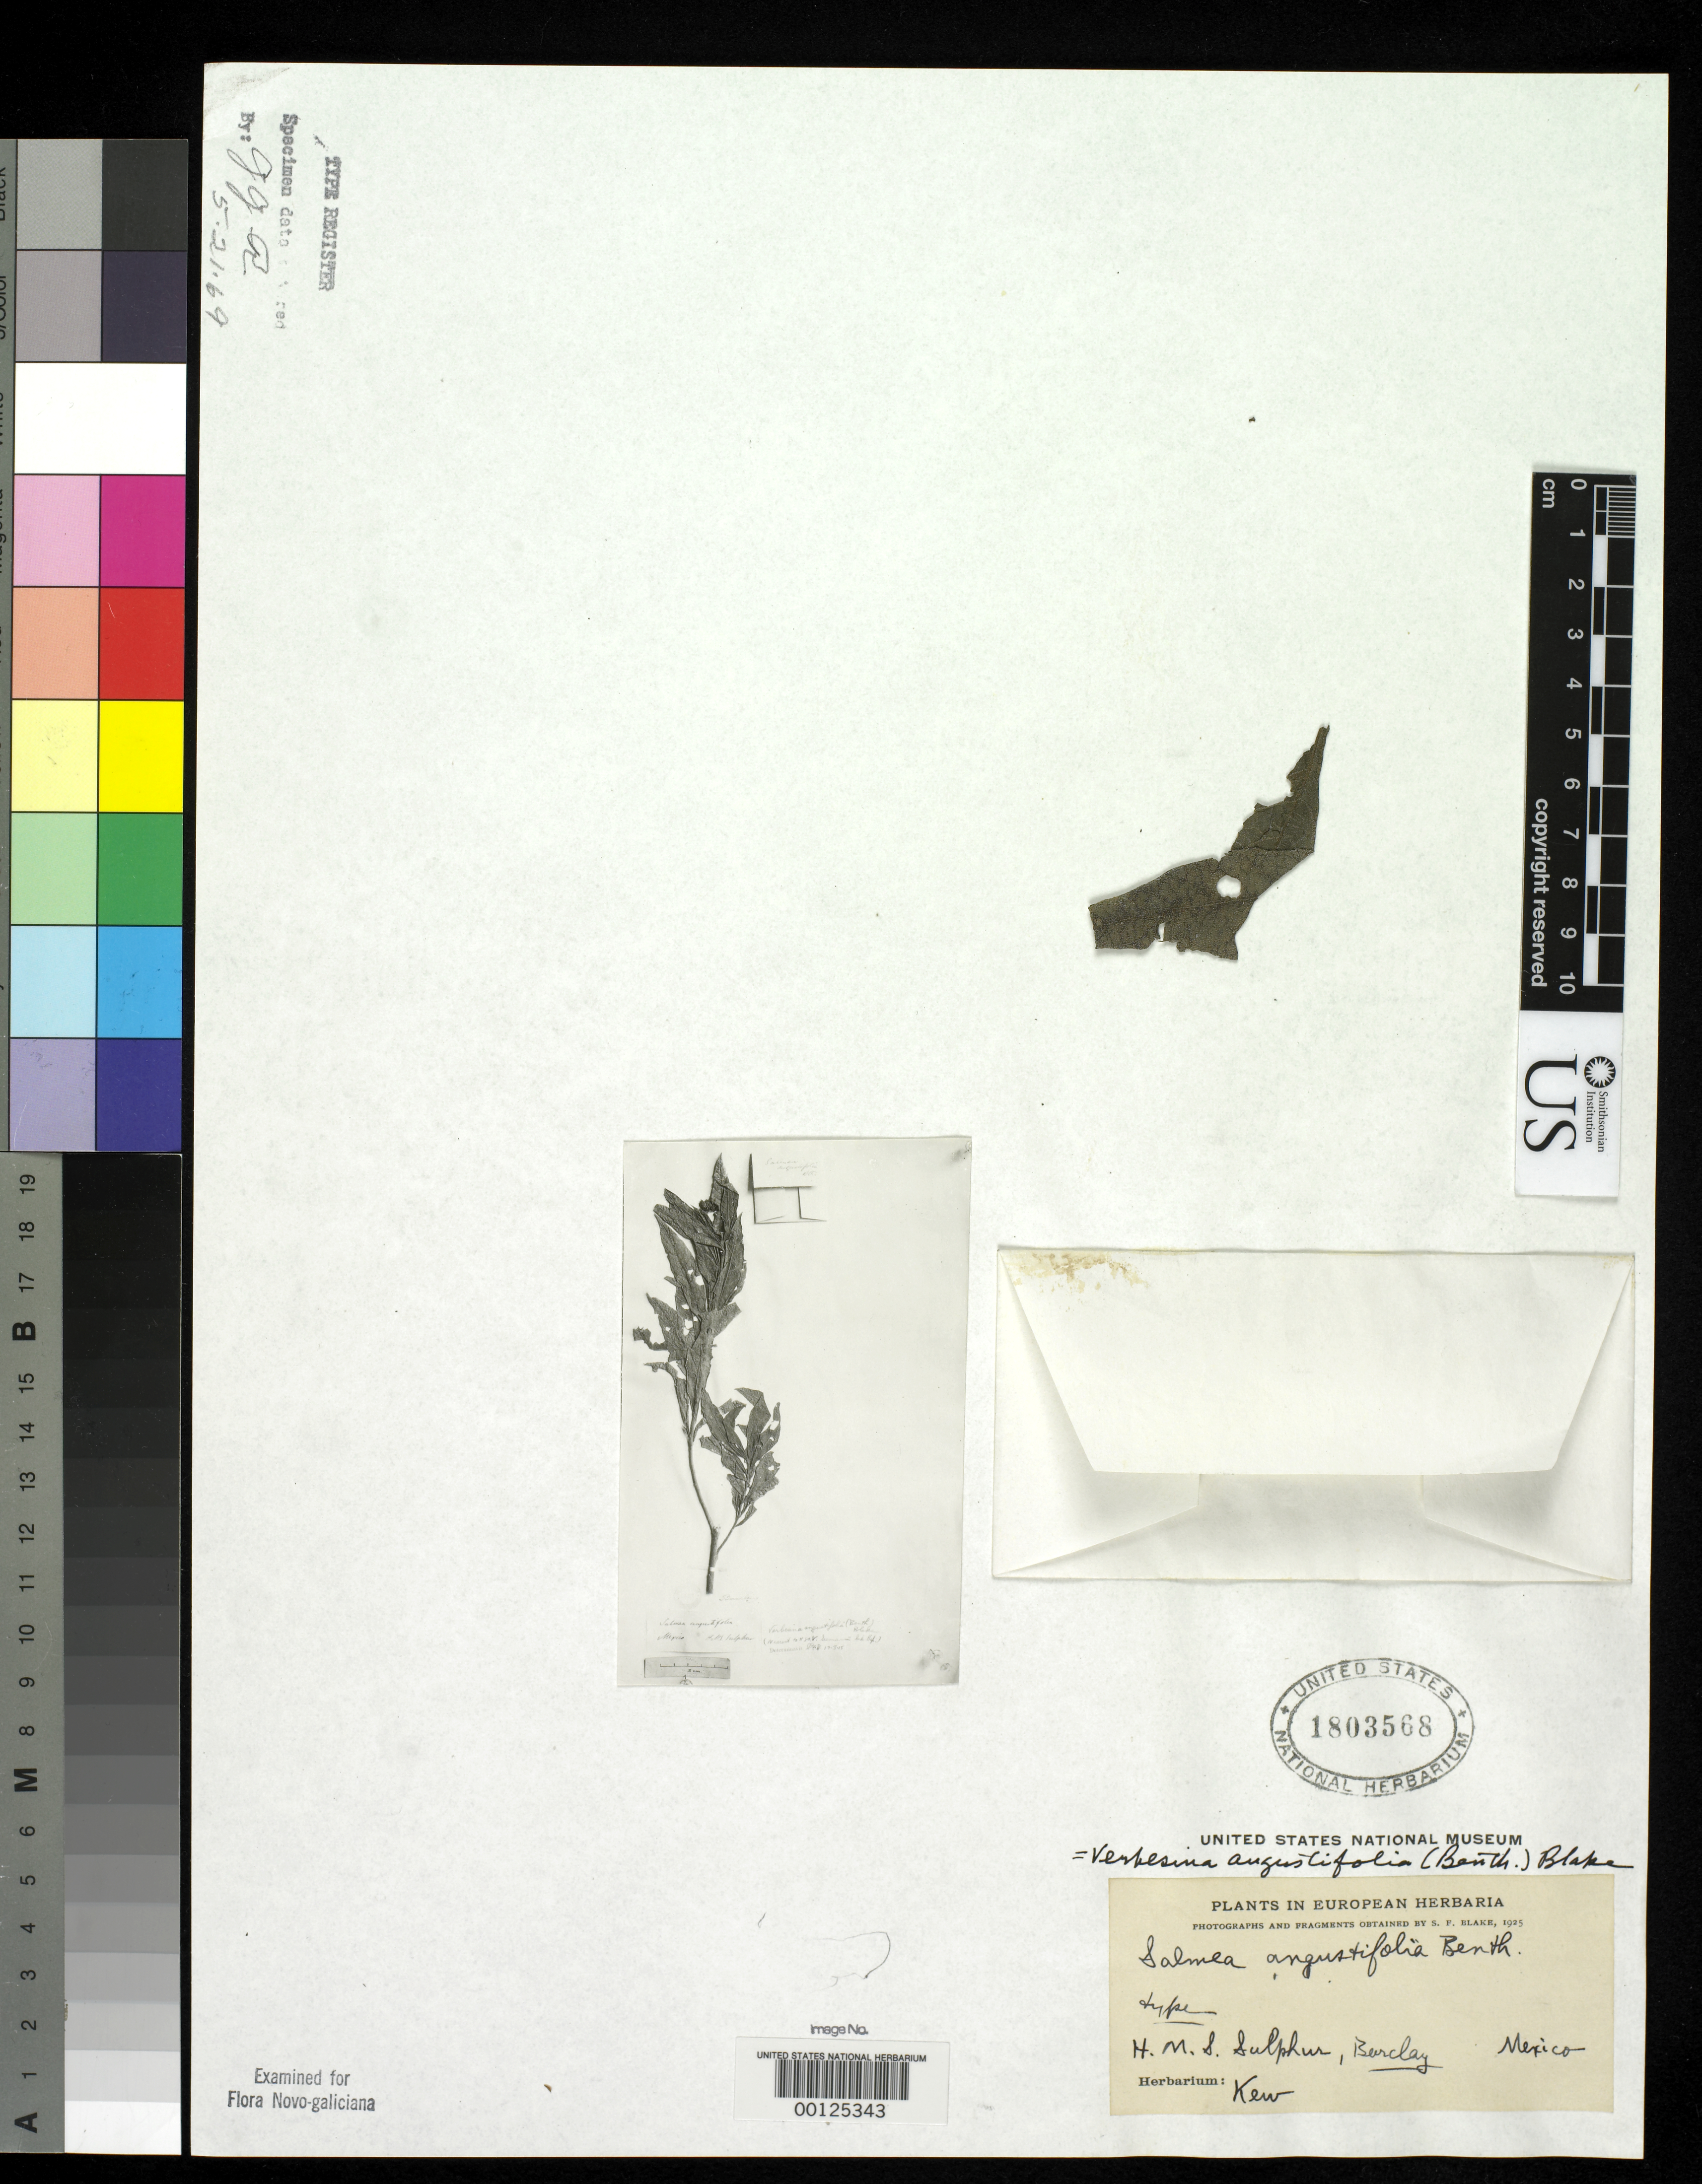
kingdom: Plantae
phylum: Tracheophyta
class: Magnoliopsida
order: Asterales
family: Asteraceae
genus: Salmea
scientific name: Salmea angustifolia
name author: Benth.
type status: Type Material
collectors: G. W. Barclay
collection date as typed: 18--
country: Mexico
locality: E of Monserrat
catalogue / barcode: US 1803568